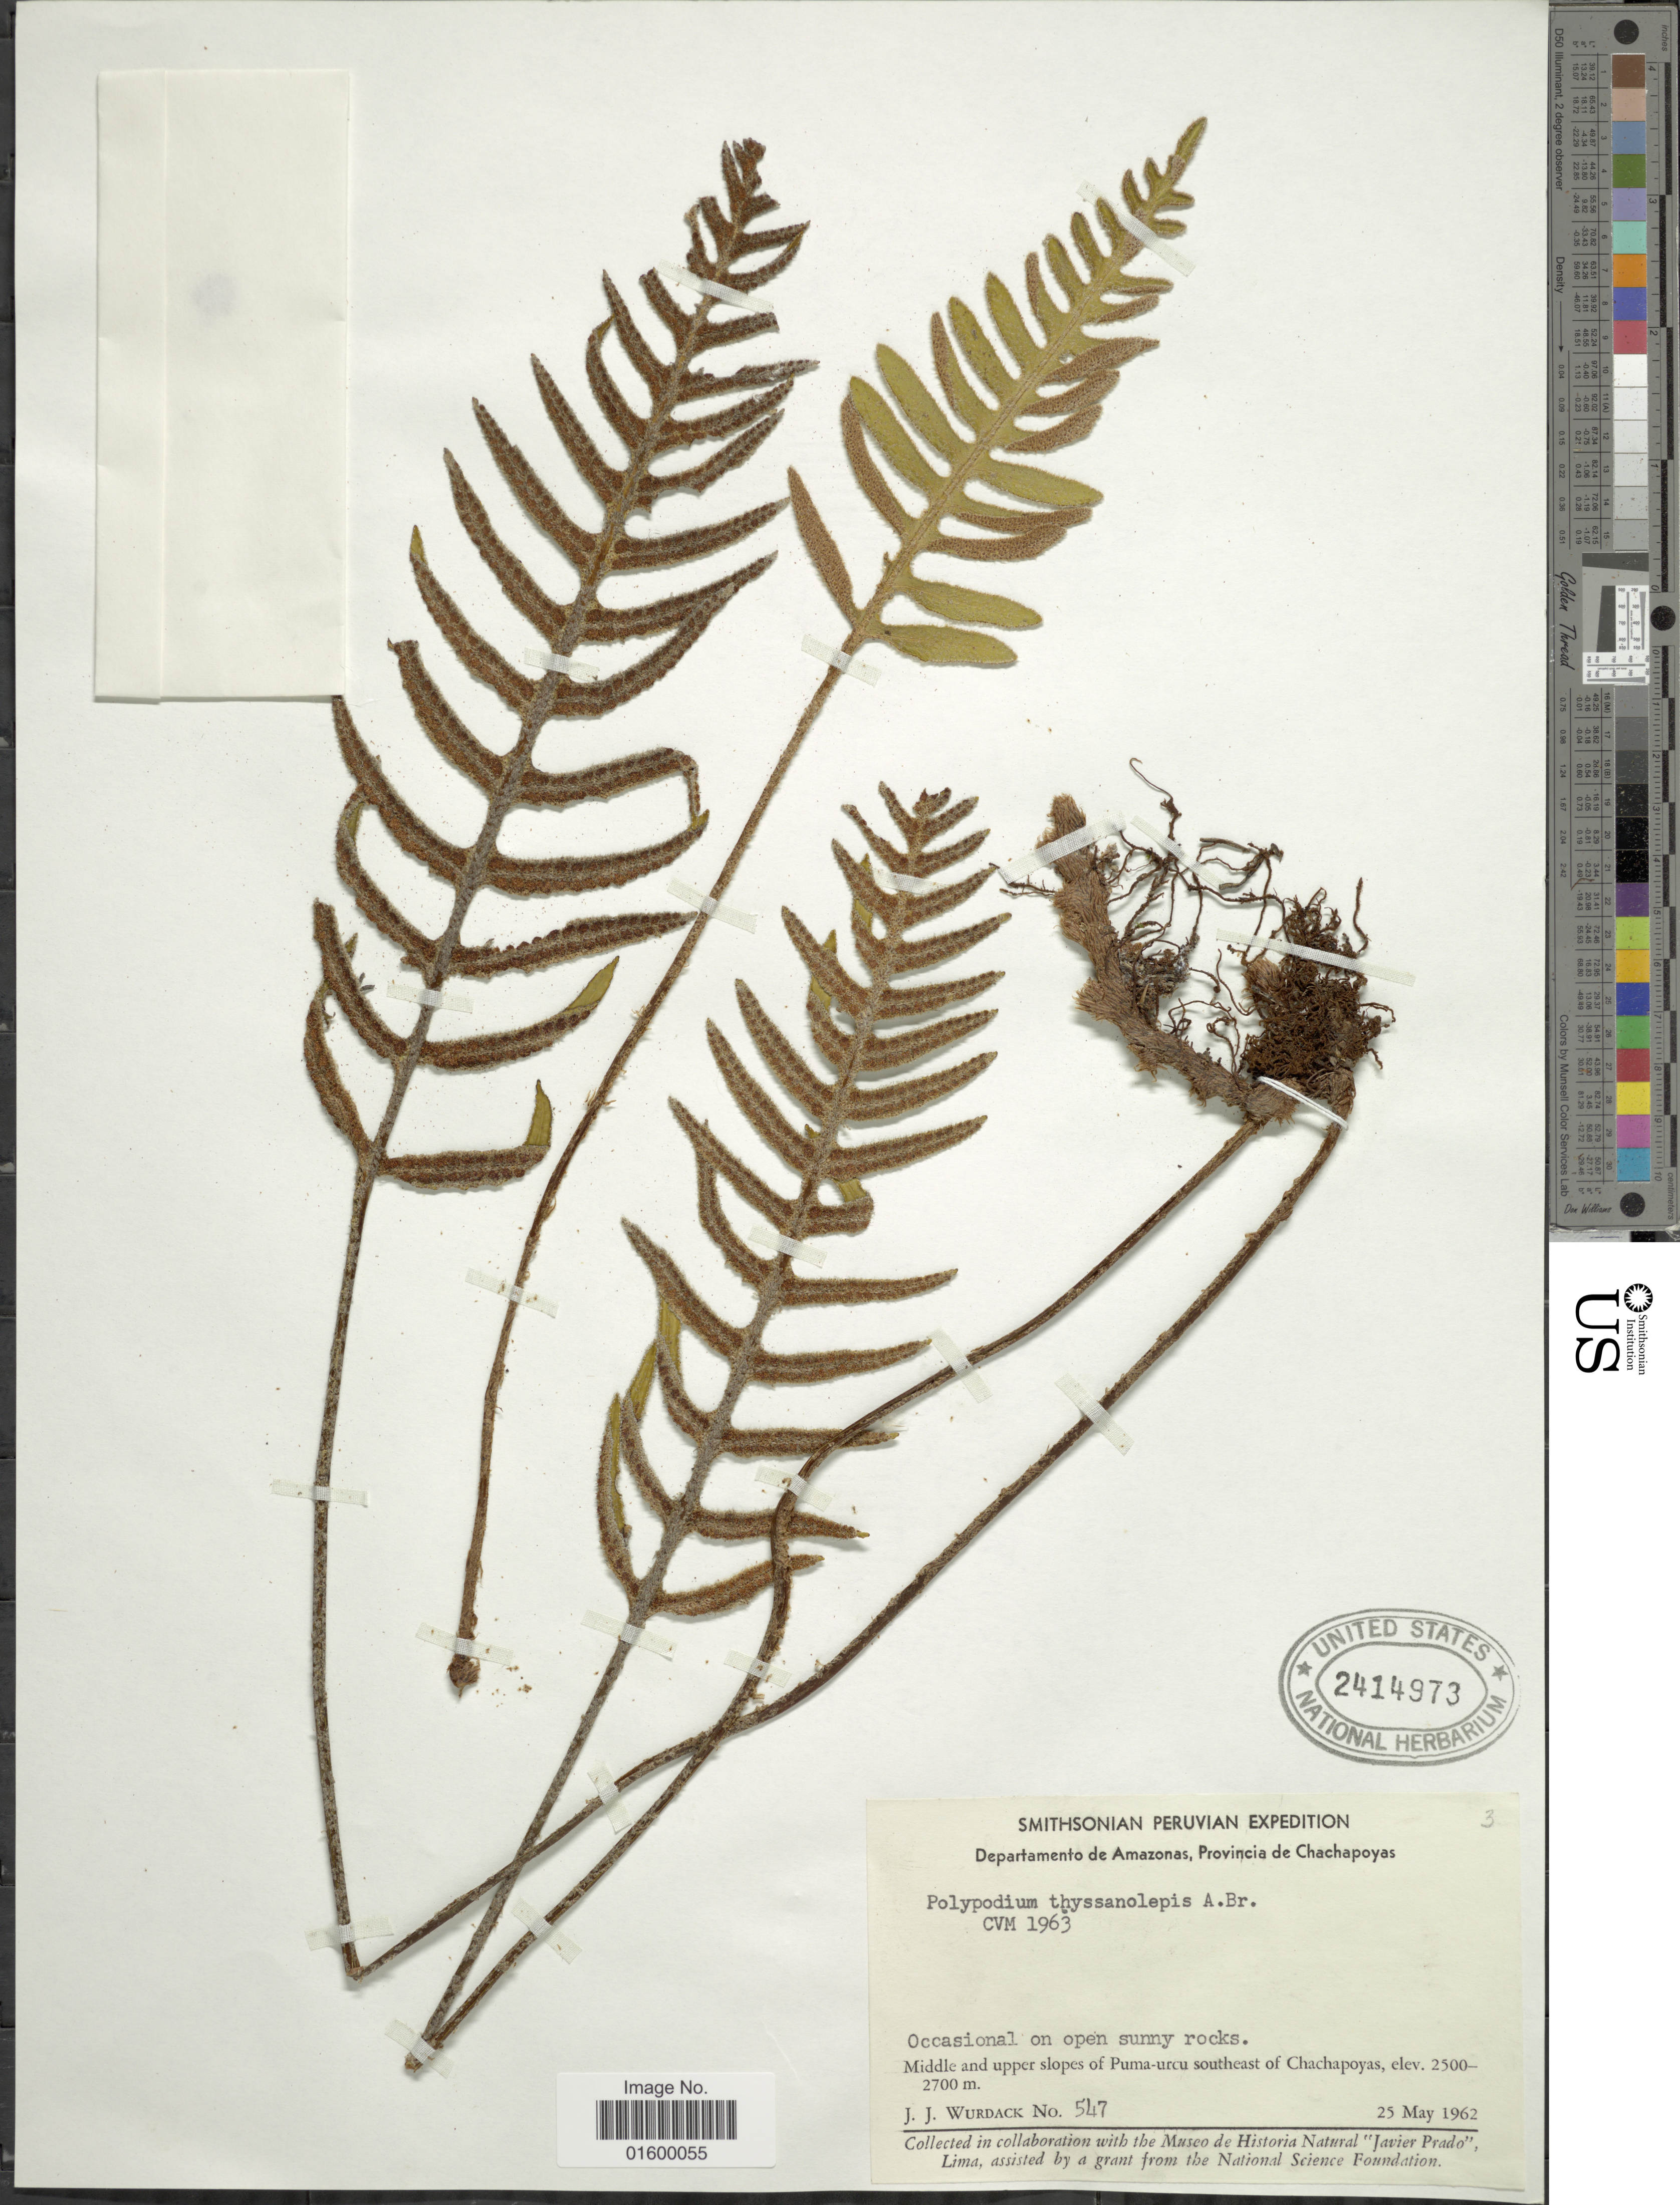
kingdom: Plantae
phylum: Tracheophyta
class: Polypodiopsida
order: Polypodiales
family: Polypodiaceae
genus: Pleopeltis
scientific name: Pleopeltis thyssanolepis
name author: (A. Braun ex Klotzsch) E.G. Andrews & Windham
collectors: J. J. Wurdack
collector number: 547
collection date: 1962-05-22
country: Peru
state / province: Amazonas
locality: Departamento deAmazonas, Provincia de Chachapoyas, middle and upper slopes of Puma-urcu southeast of Chachapoyas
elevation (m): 2500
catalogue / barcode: US 2414973